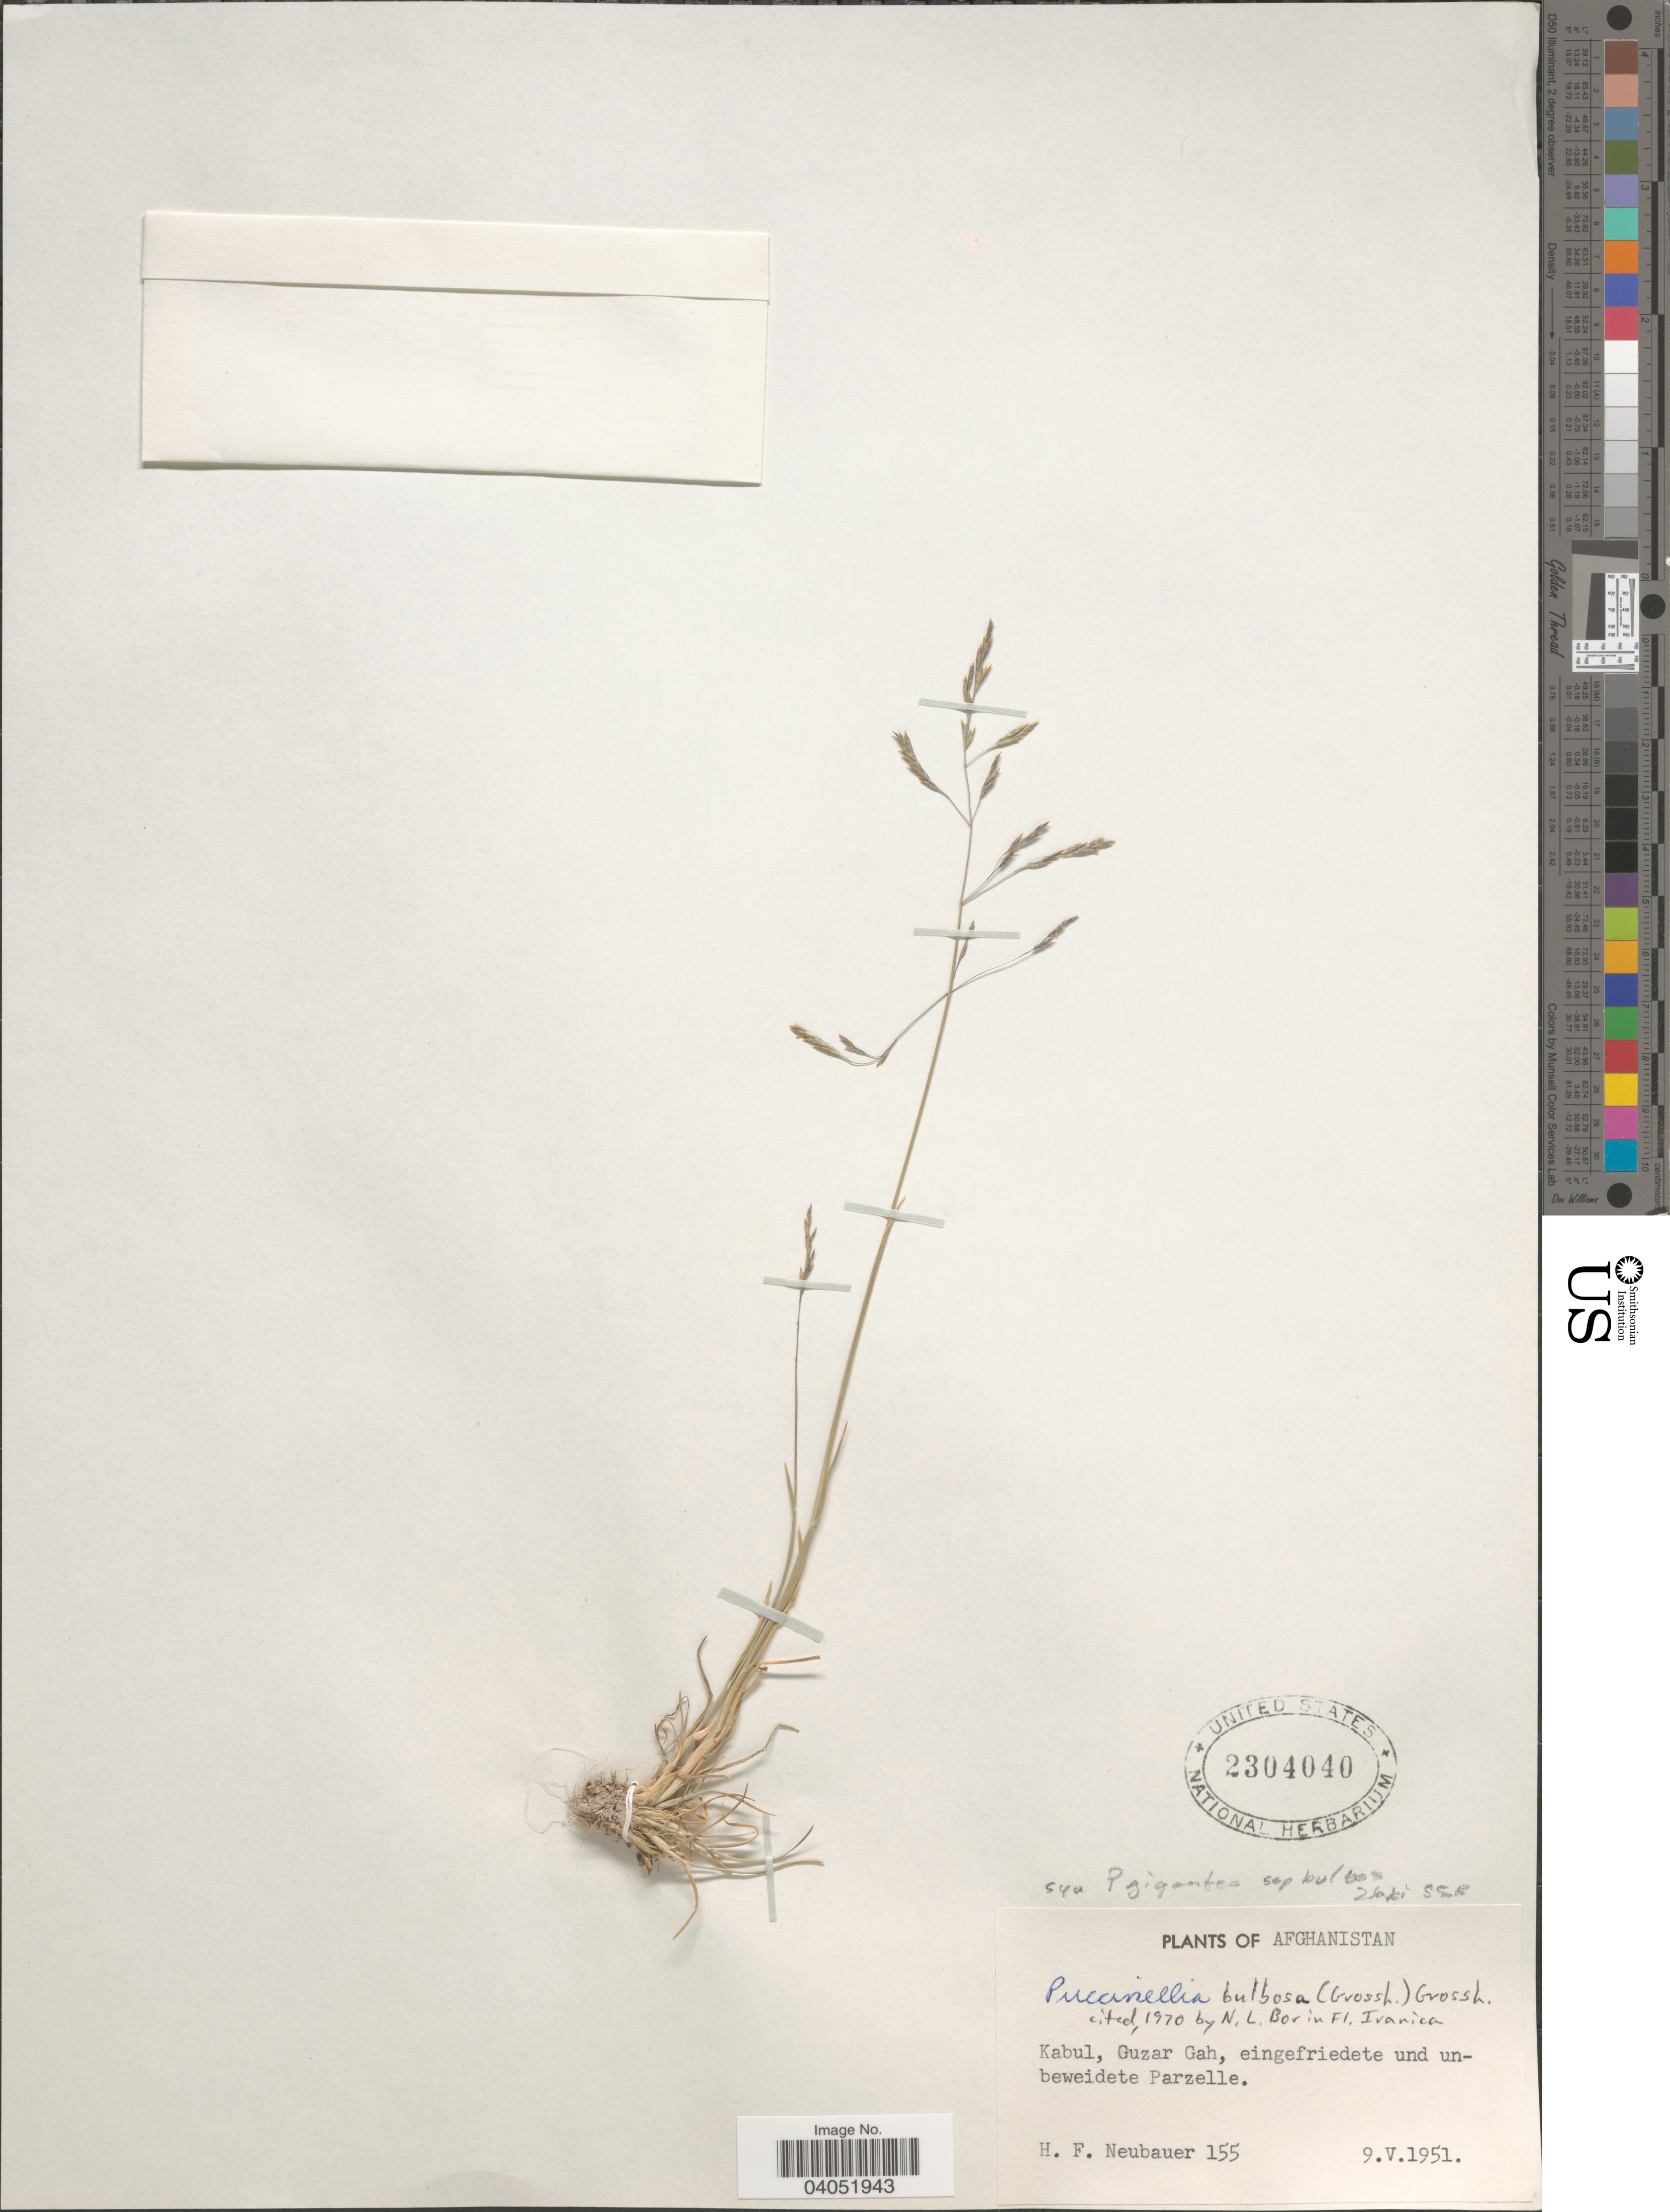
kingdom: Plantae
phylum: Tracheophyta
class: Liliopsida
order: Poales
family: Poaceae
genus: Puccinellia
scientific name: Puccinellia bulbosa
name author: (Grossh.) Grossh.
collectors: H. Neubauer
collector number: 155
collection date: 1951-05-09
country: Afghanistan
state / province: Kabul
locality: Guzar Gah, eingefriedete und unbeweidete Parzelle.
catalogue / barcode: US 2304040